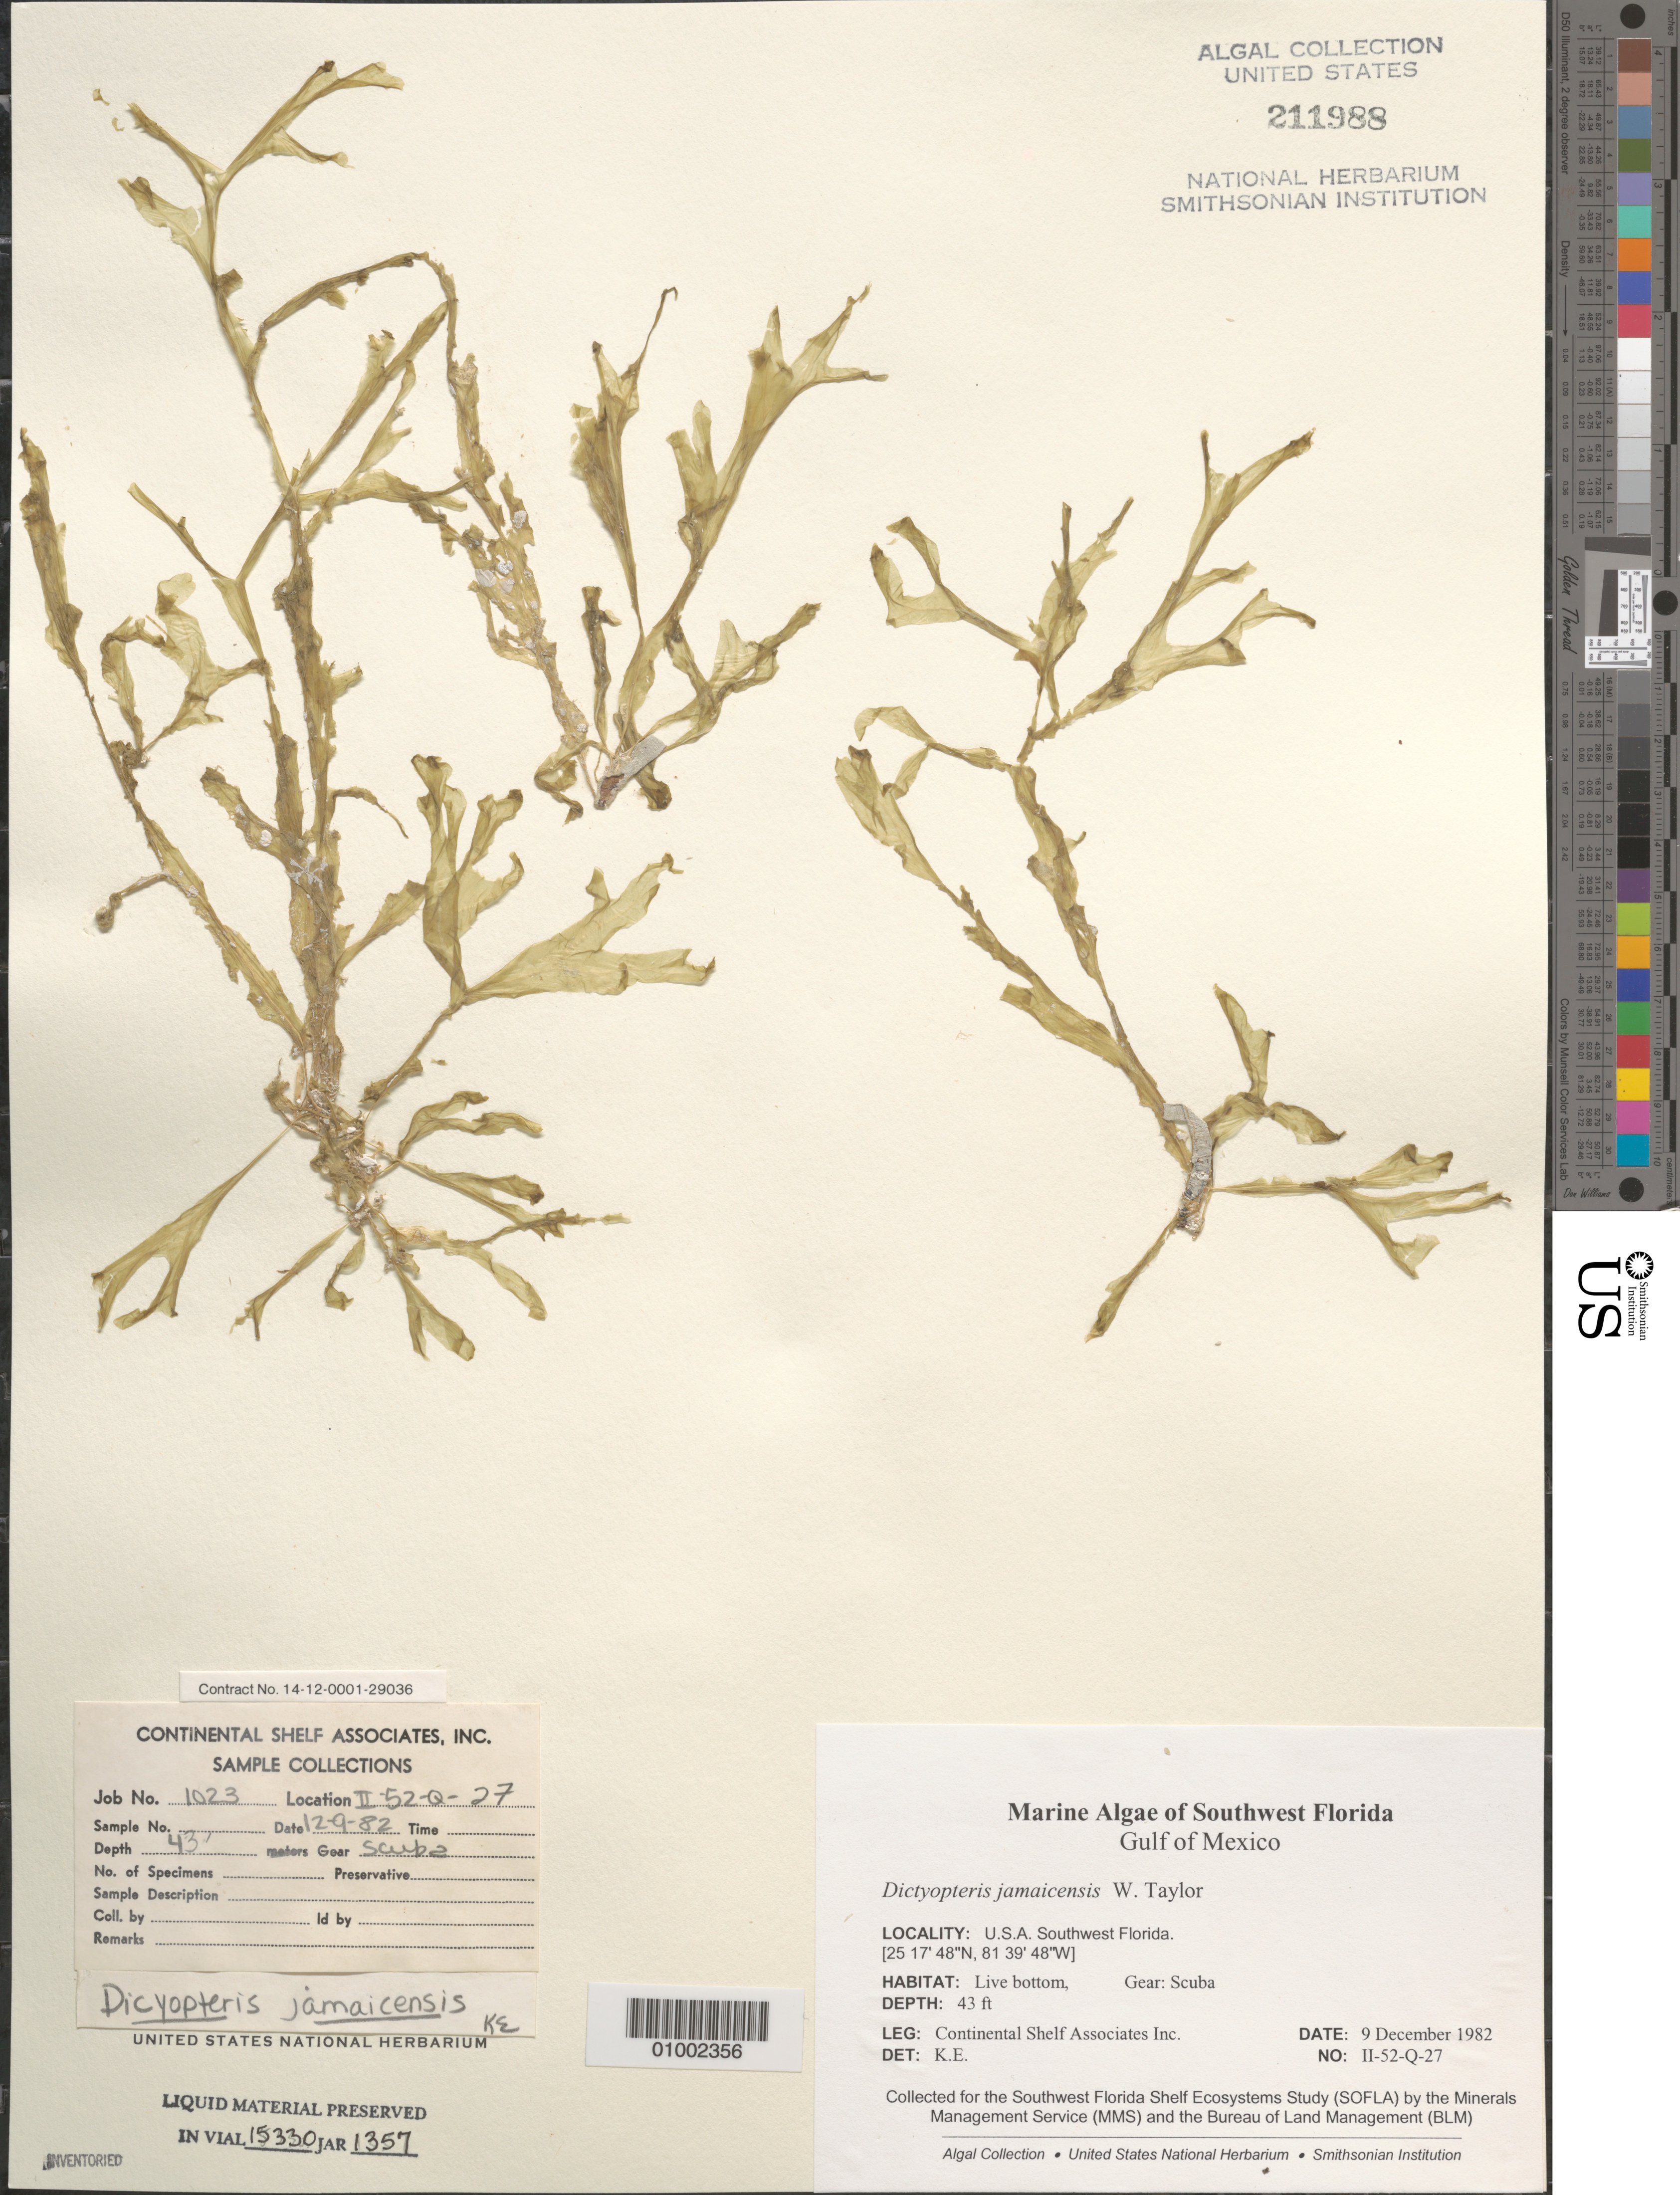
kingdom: Chromista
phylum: Ochrophyta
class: Phaeophyceae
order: Dictyotales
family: Dictyotaceae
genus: Dictyopteris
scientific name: Dictyopteris jamaicensis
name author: W.R. Taylor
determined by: E., K.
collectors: Continental Shelf Associates Inc.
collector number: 1023-II-52-Q-27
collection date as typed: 09 Dec 1982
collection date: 1982-12-09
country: United States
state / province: Florida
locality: Gulf of Mexico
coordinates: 25 17'48"N, 81 39'48"W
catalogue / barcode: US 211988